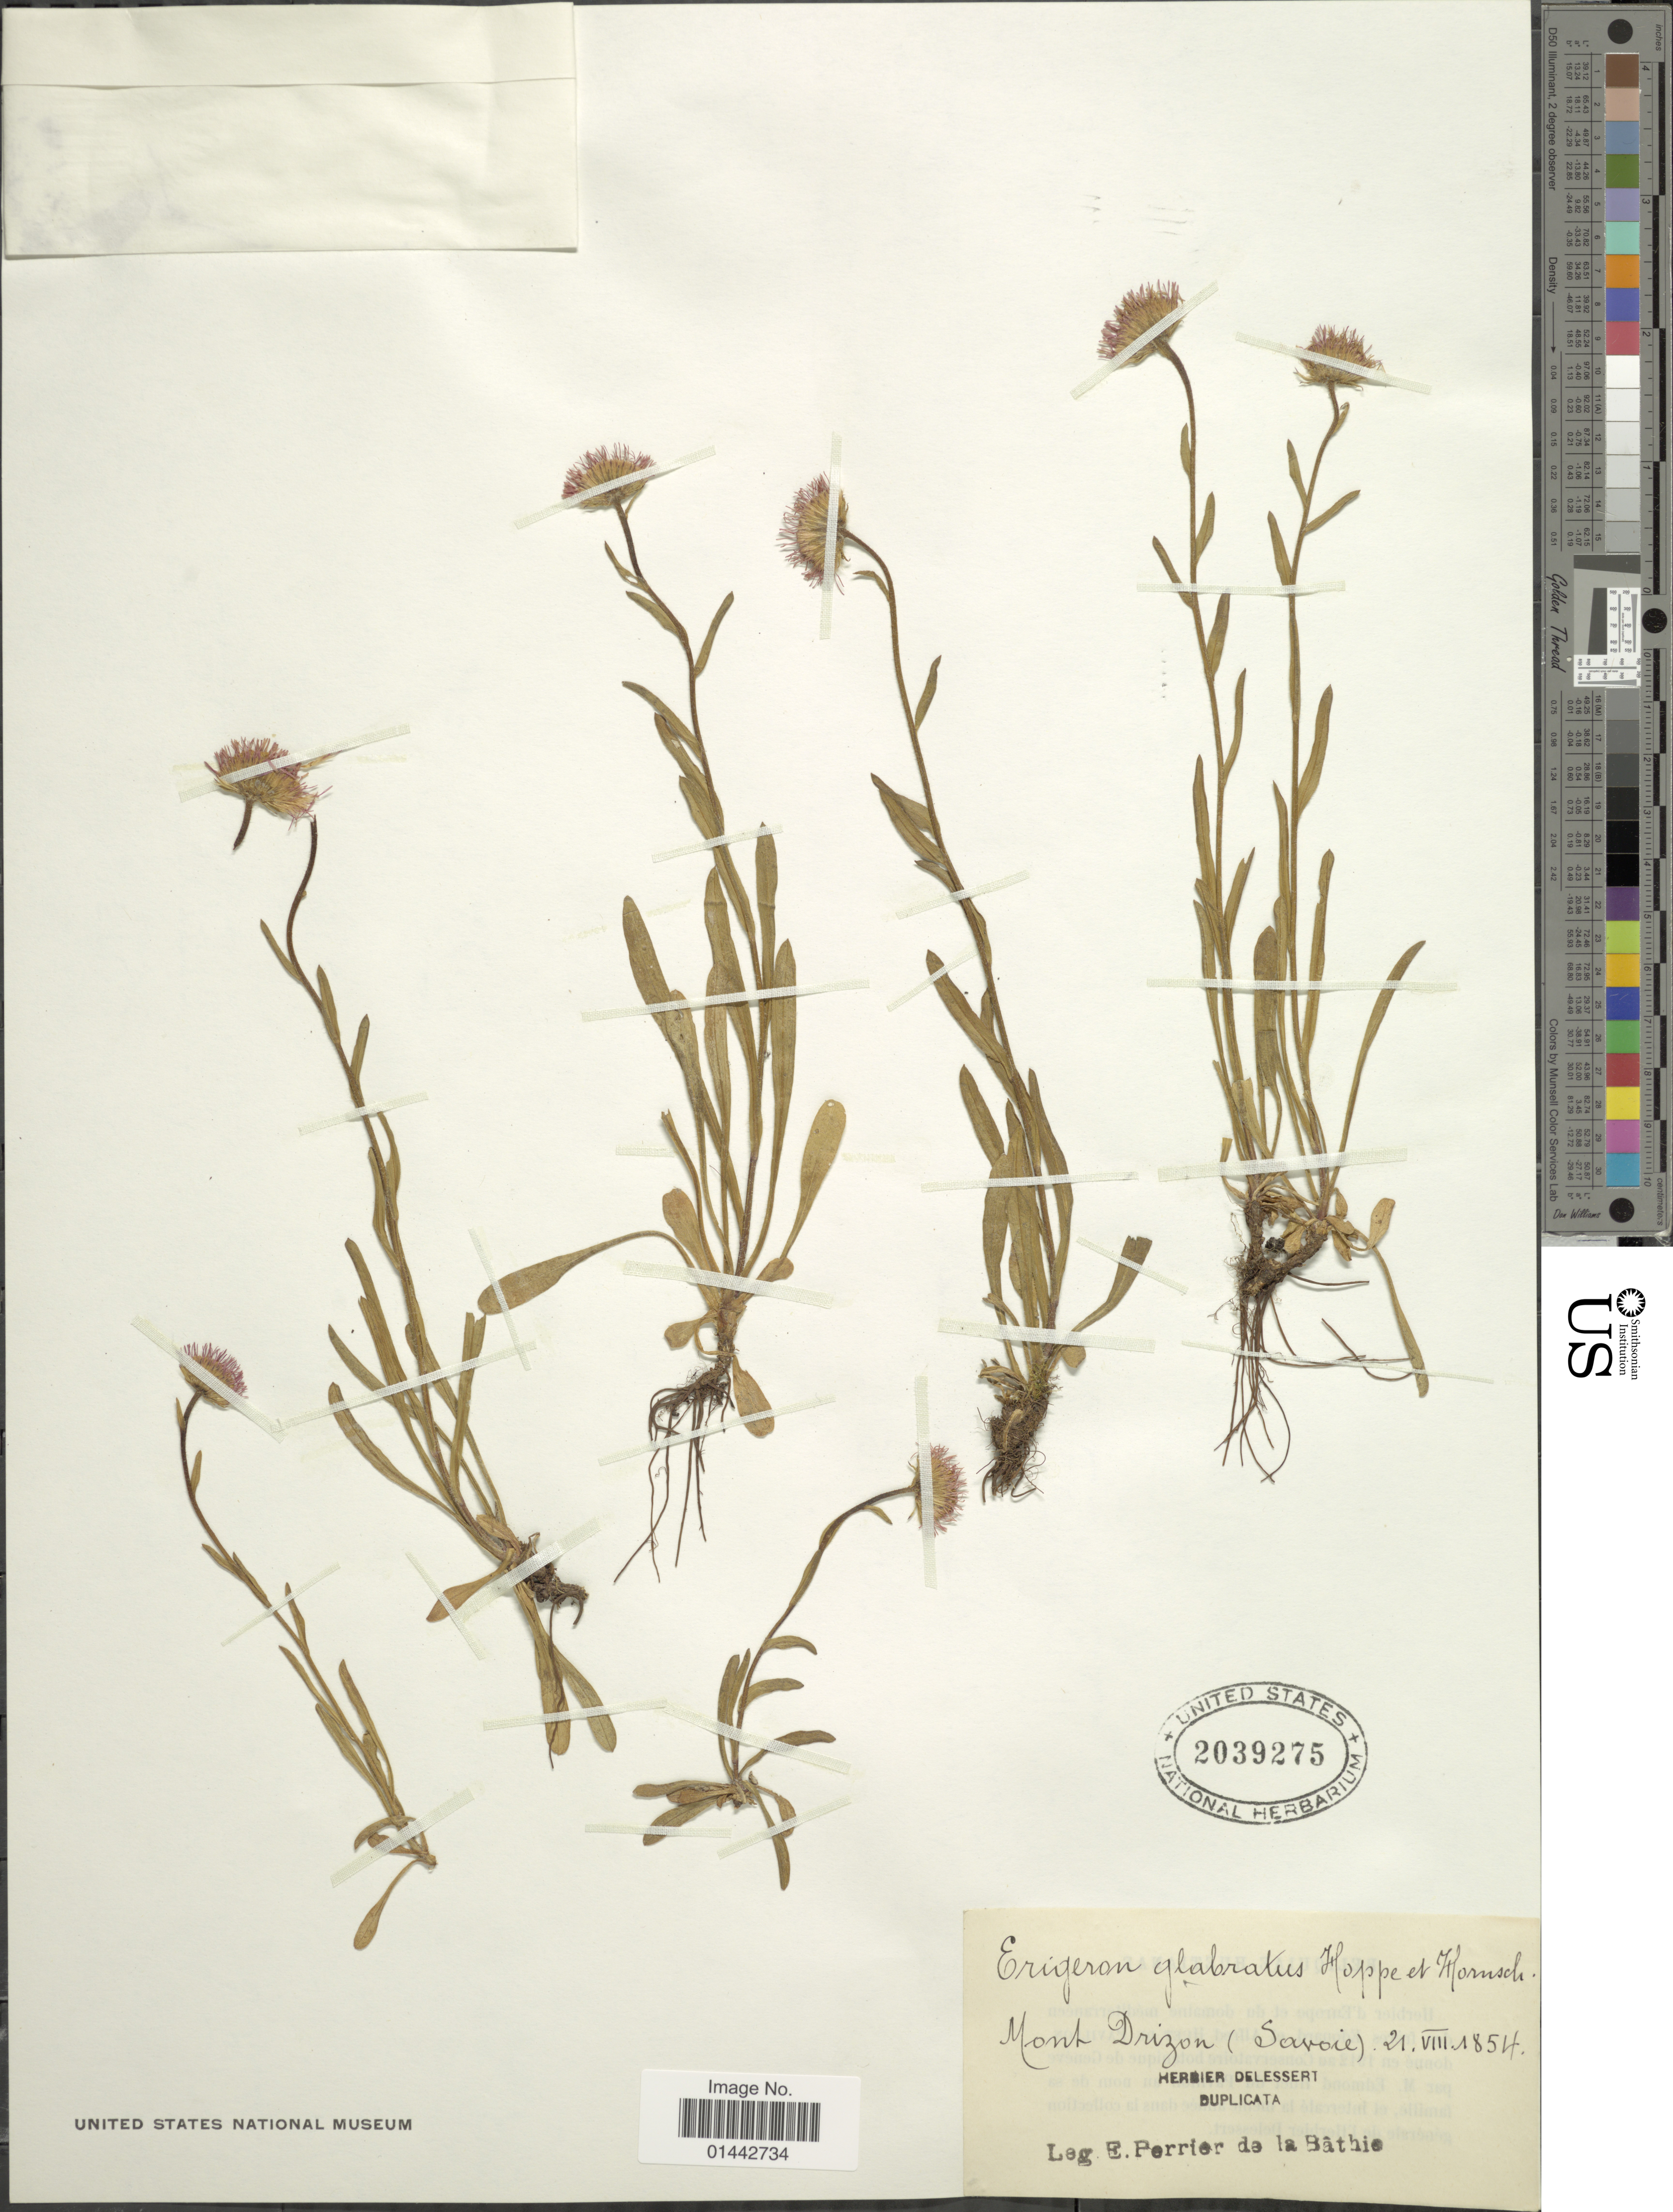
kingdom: Plantae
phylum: Tracheophyta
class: Magnoliopsida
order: Asterales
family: Asteraceae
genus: Erigeron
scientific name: Erigeron glabratus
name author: Auct.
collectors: E. Perrier de la Bâthie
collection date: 1854-08-21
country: France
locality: Mont Drizon (Savoie).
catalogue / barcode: US 2039275